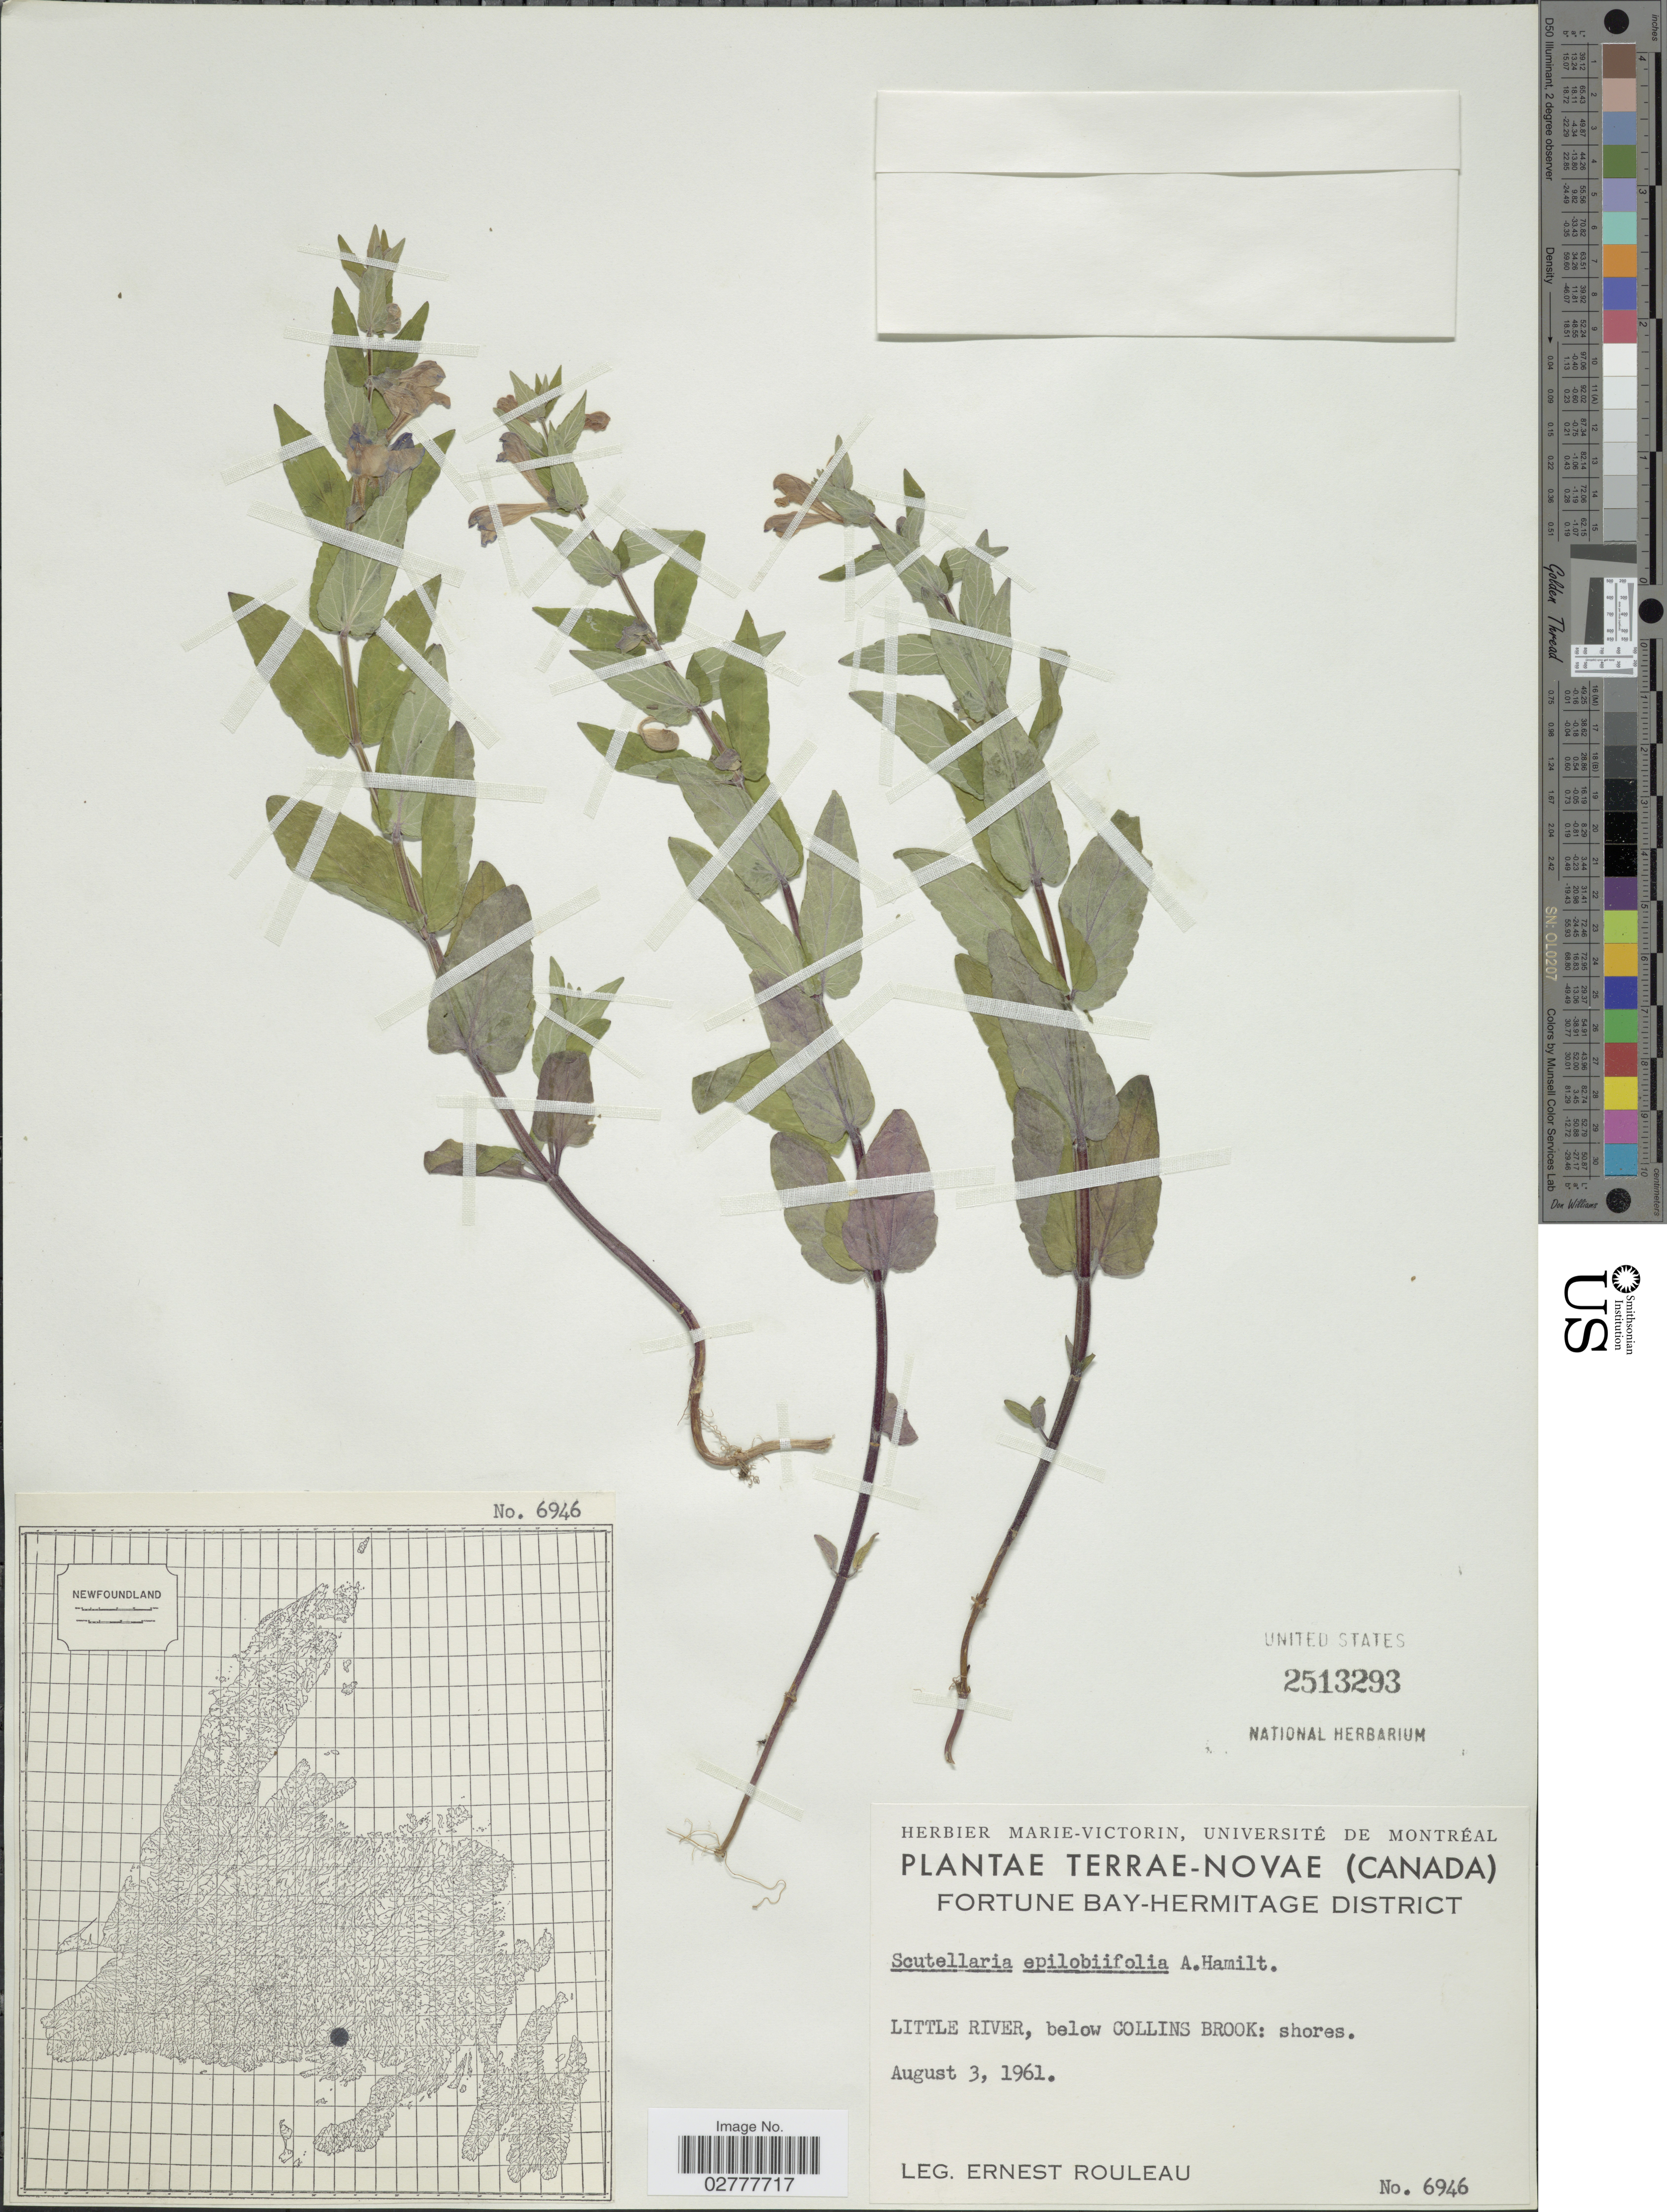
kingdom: Plantae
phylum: Tracheophyta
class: Magnoliopsida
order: Lamiales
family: Lamiaceae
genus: Scutellaria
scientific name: Scutellaria epilobiifolia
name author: A. Ham.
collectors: E. Rouleau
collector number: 6946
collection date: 1961-08-03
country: Canada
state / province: Newfoundland and Labrador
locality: Terrae-Novae, Fortune Bay-Hermitage District, Little River, below Collins Brook.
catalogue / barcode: US 2513293